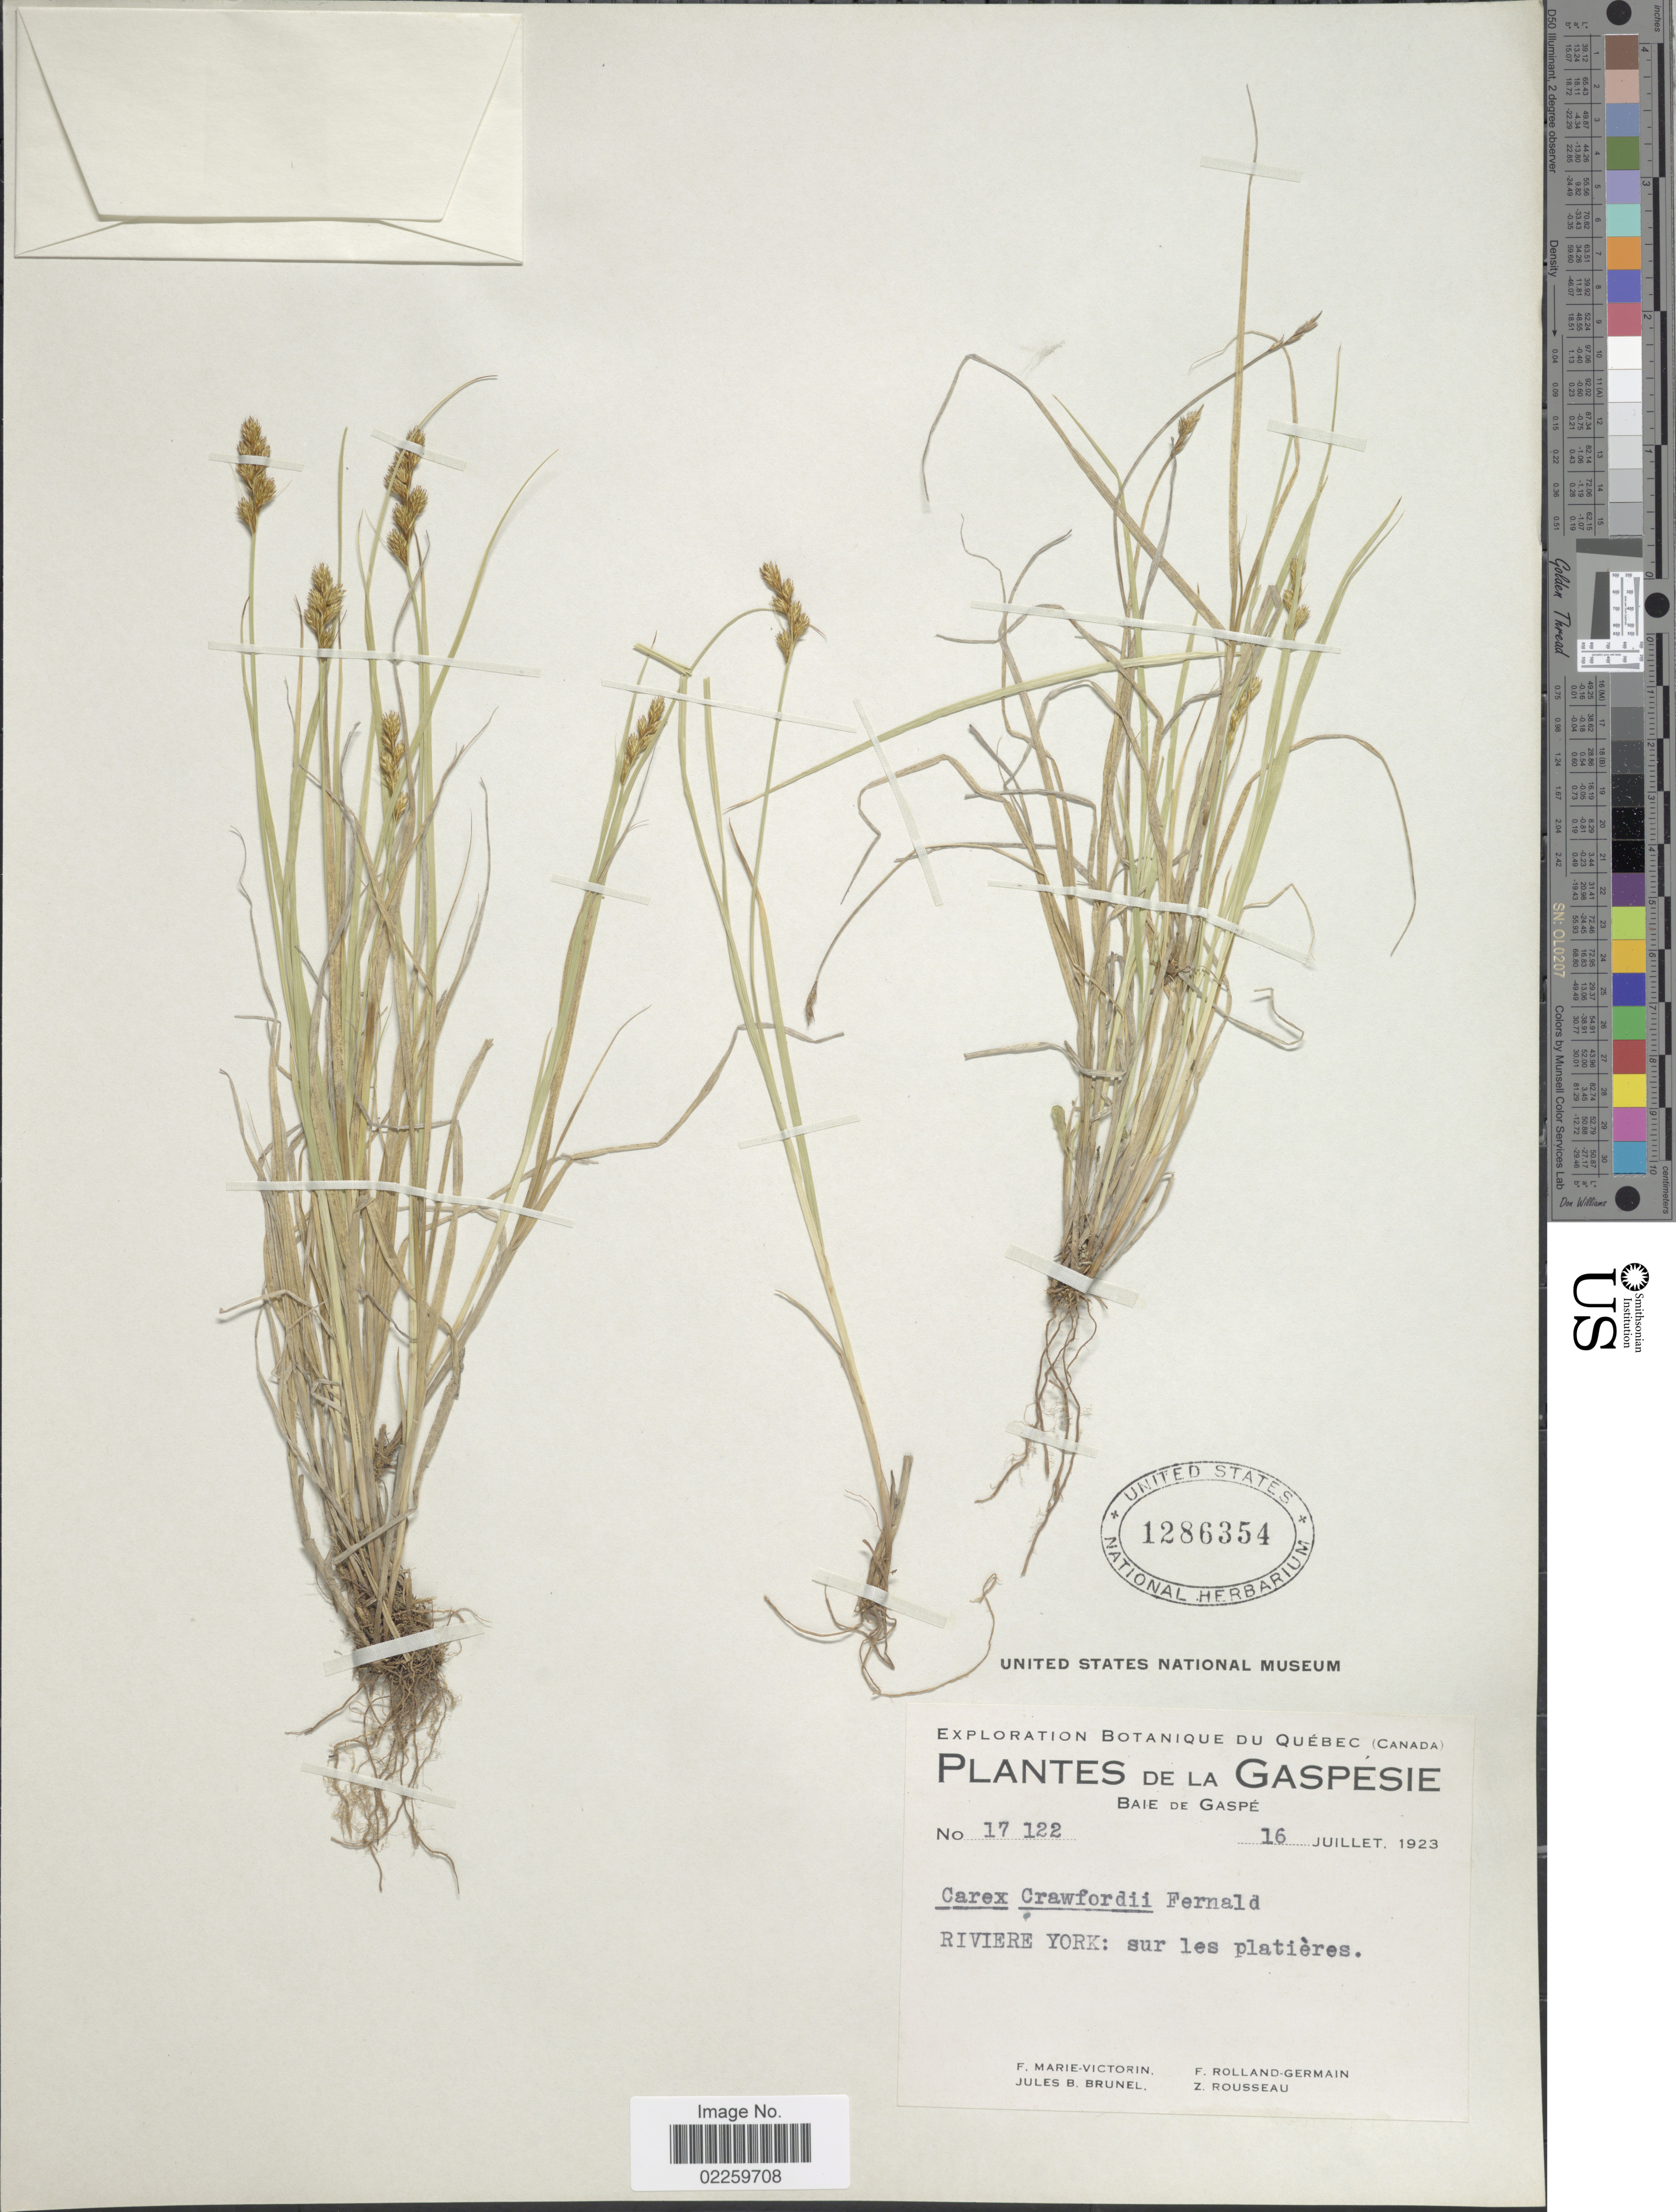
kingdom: Plantae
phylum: Tracheophyta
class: Liliopsida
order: Poales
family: Cyperaceae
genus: Carex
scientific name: Carex crawfordii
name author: Fernald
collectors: F. Marie-Victorin, Rolland-Germain, J. Brunel & Z. Rousseau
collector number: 17122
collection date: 1923-07-16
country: Canada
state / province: Quebec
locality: De la Baie de Gaspe, Gaspesie, Riviere York: sur les platieres.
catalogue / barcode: US 1286354